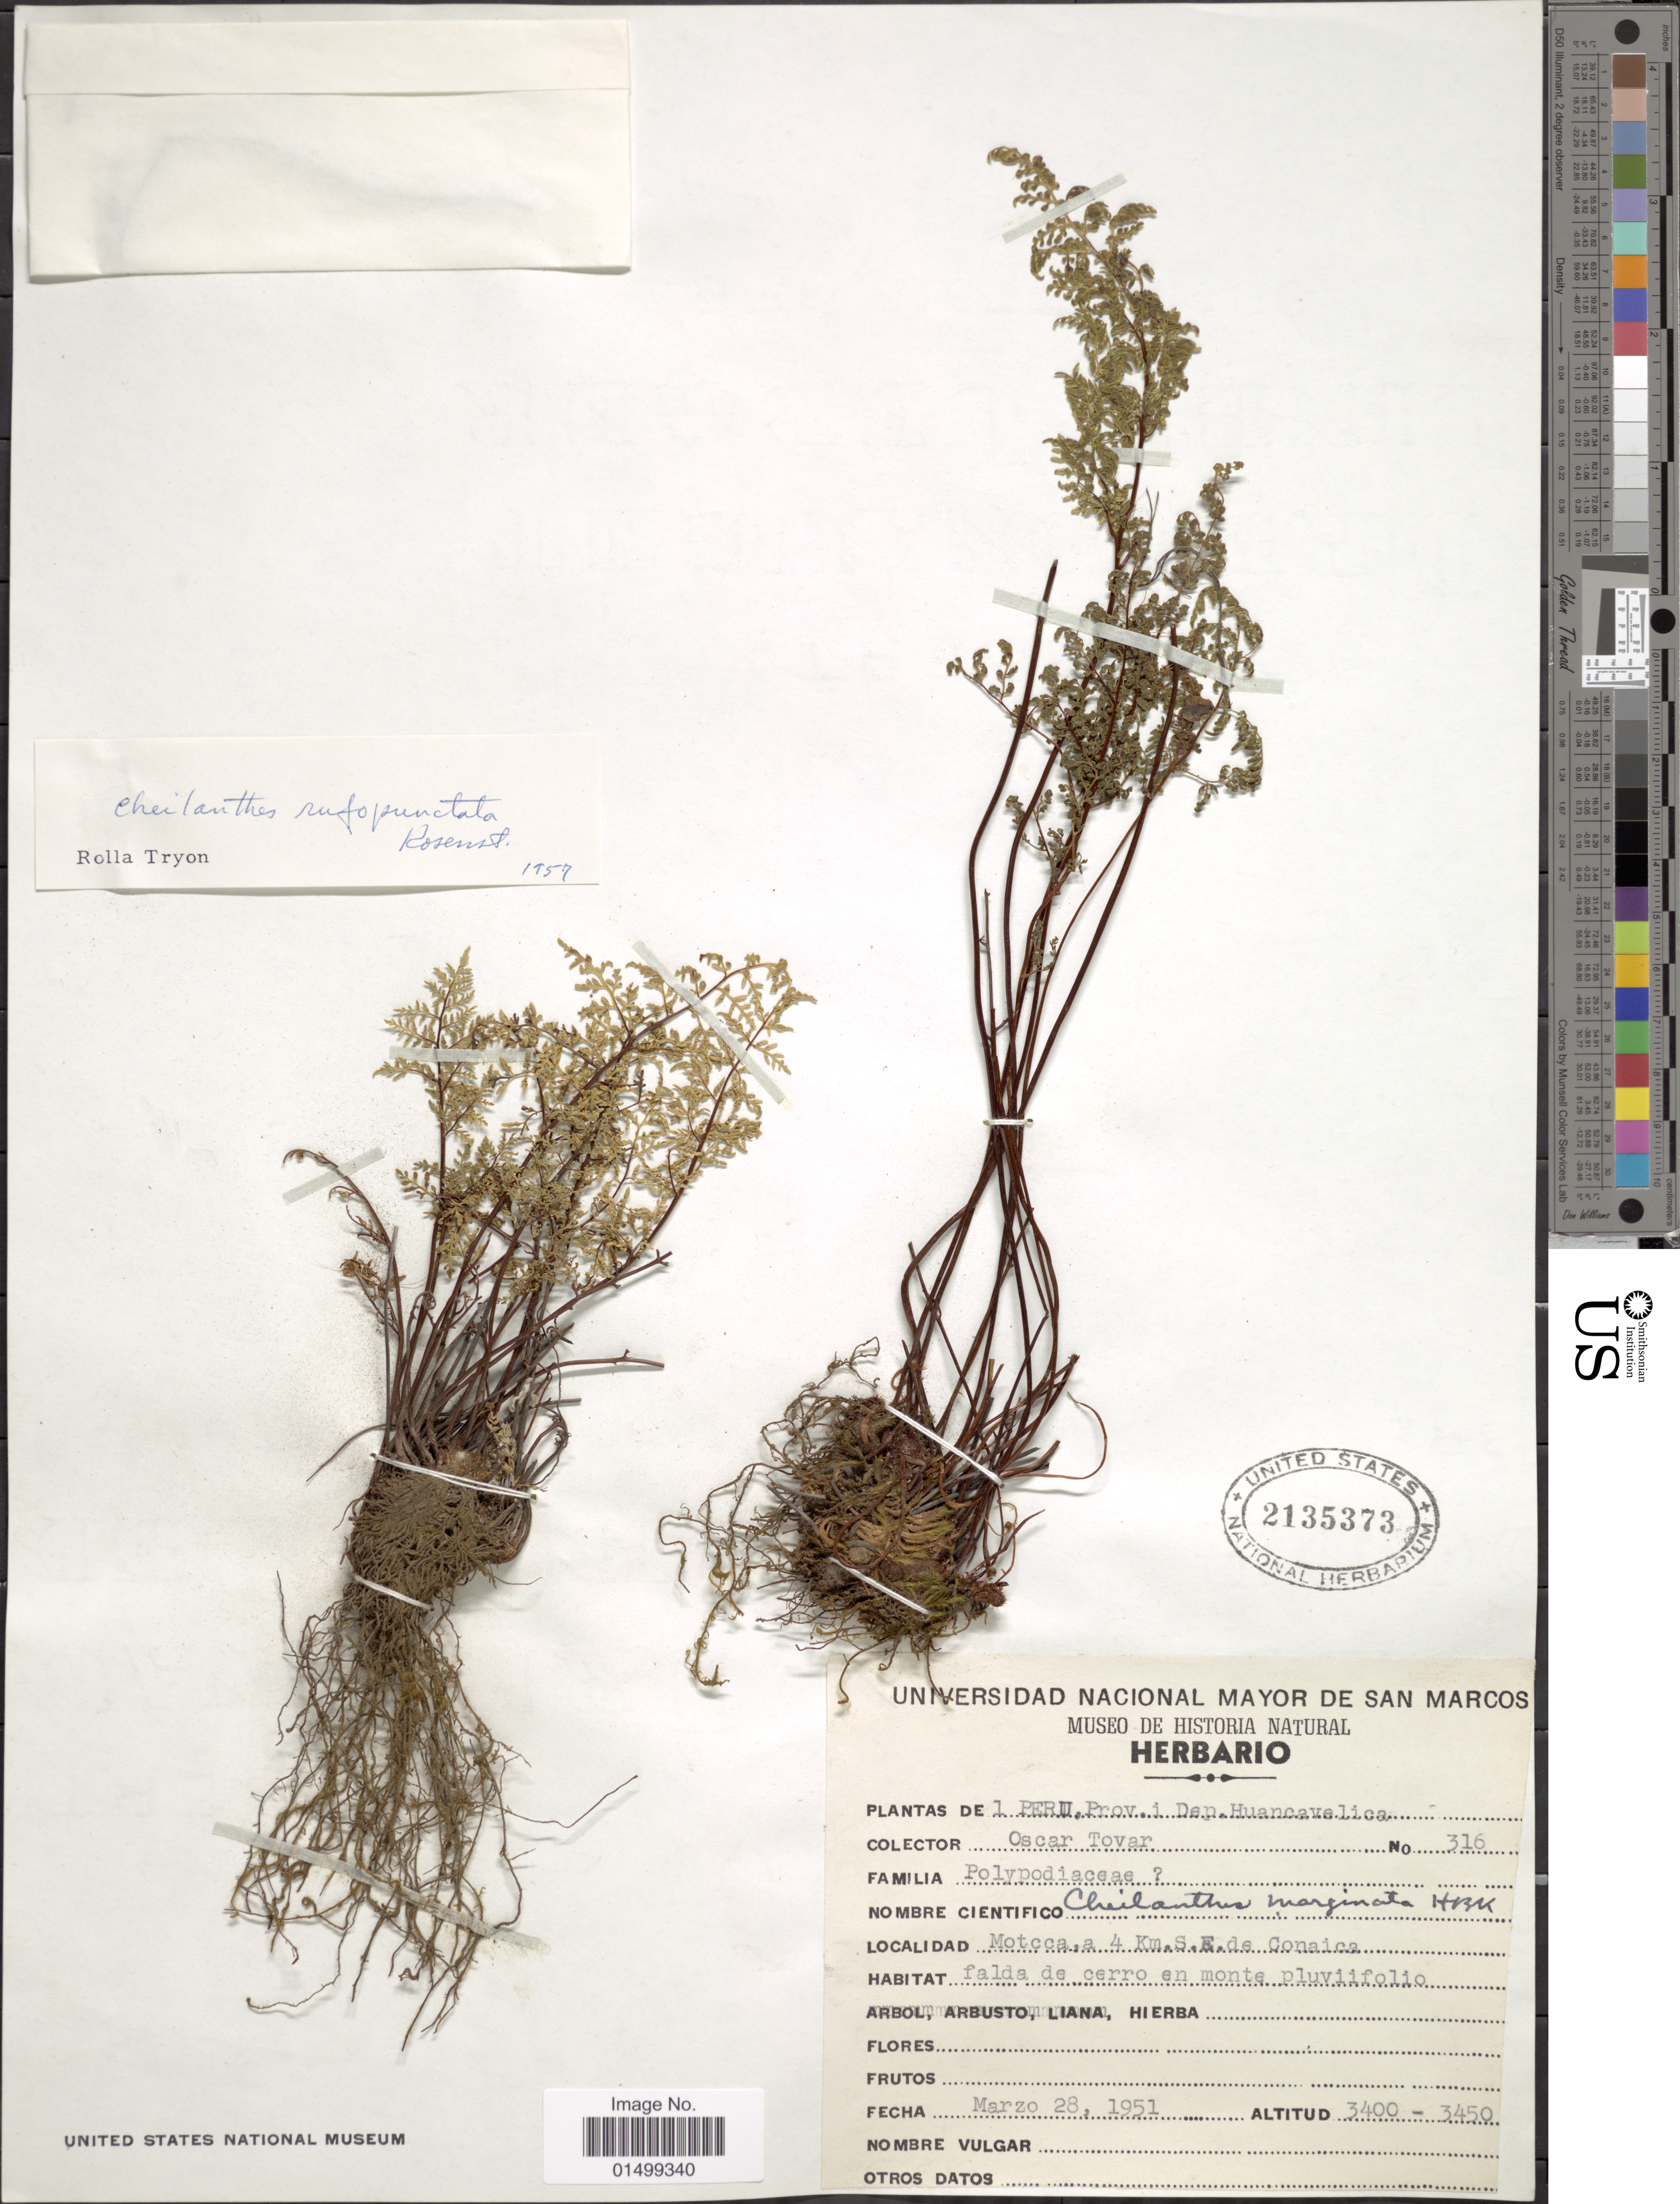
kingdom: Plantae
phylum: Tracheophyta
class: Polypodiopsida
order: Polypodiales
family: Pteridaceae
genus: Cheilanthes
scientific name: Cheilanthes rufopunctata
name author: Rosenst.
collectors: Ó. Tovar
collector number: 316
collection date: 1951-03-28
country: Peru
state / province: Huancavelica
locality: Motcca, 1 4 Km. S.E. de Conaica, falda de cerro en monte pluviifolio.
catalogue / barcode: US 2135373